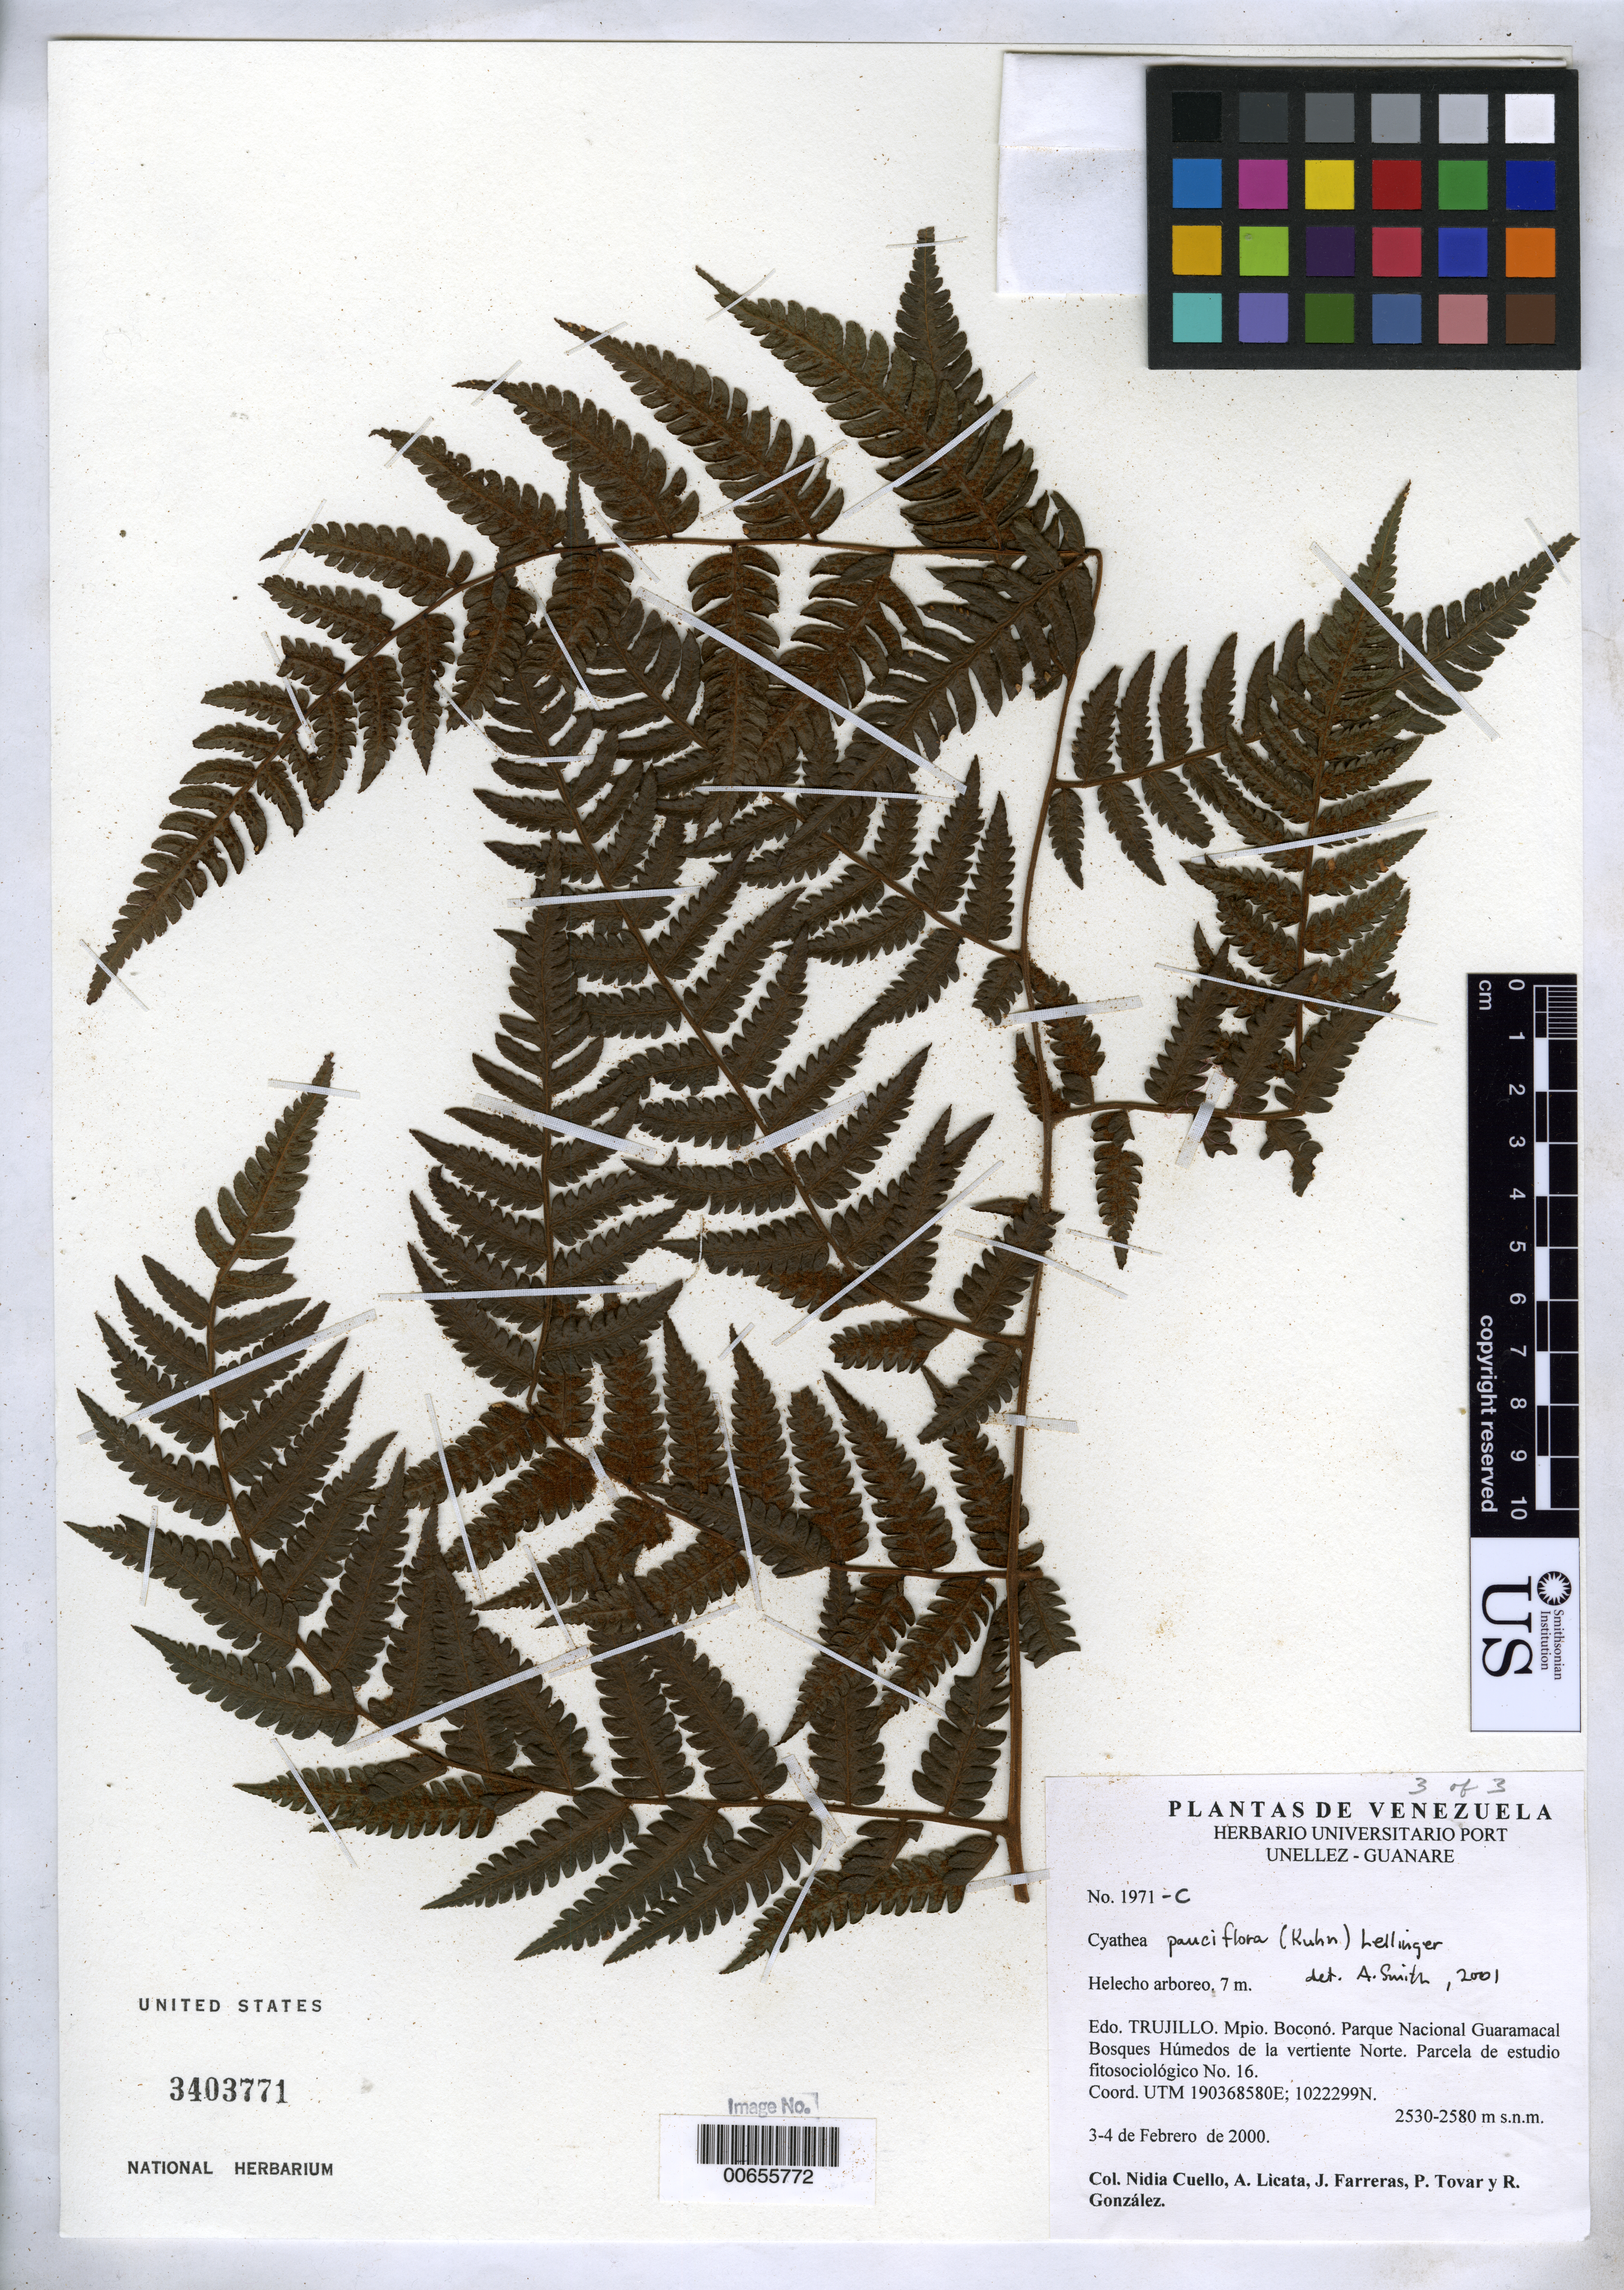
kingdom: Plantae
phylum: Tracheophyta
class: Polypodiopsida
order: Cyatheales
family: Cyatheaceae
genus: Cyathea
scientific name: Cyathea pauciflora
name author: (Kuhn) Lellinger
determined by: Smith, Alan R., (UC)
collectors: N. L. Cuello, A. Licata, J. Farreras, P. Tovar & R. González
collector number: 1971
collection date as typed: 03 Feb 2000 to 04 Feb 2000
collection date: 2000-02-03/2000-02-04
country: Venezuela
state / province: Trujillo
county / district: Boconó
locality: Parque Nacional Guaramacal, vertiente N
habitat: Bosques Húmedos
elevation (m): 2530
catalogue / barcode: US 4303771